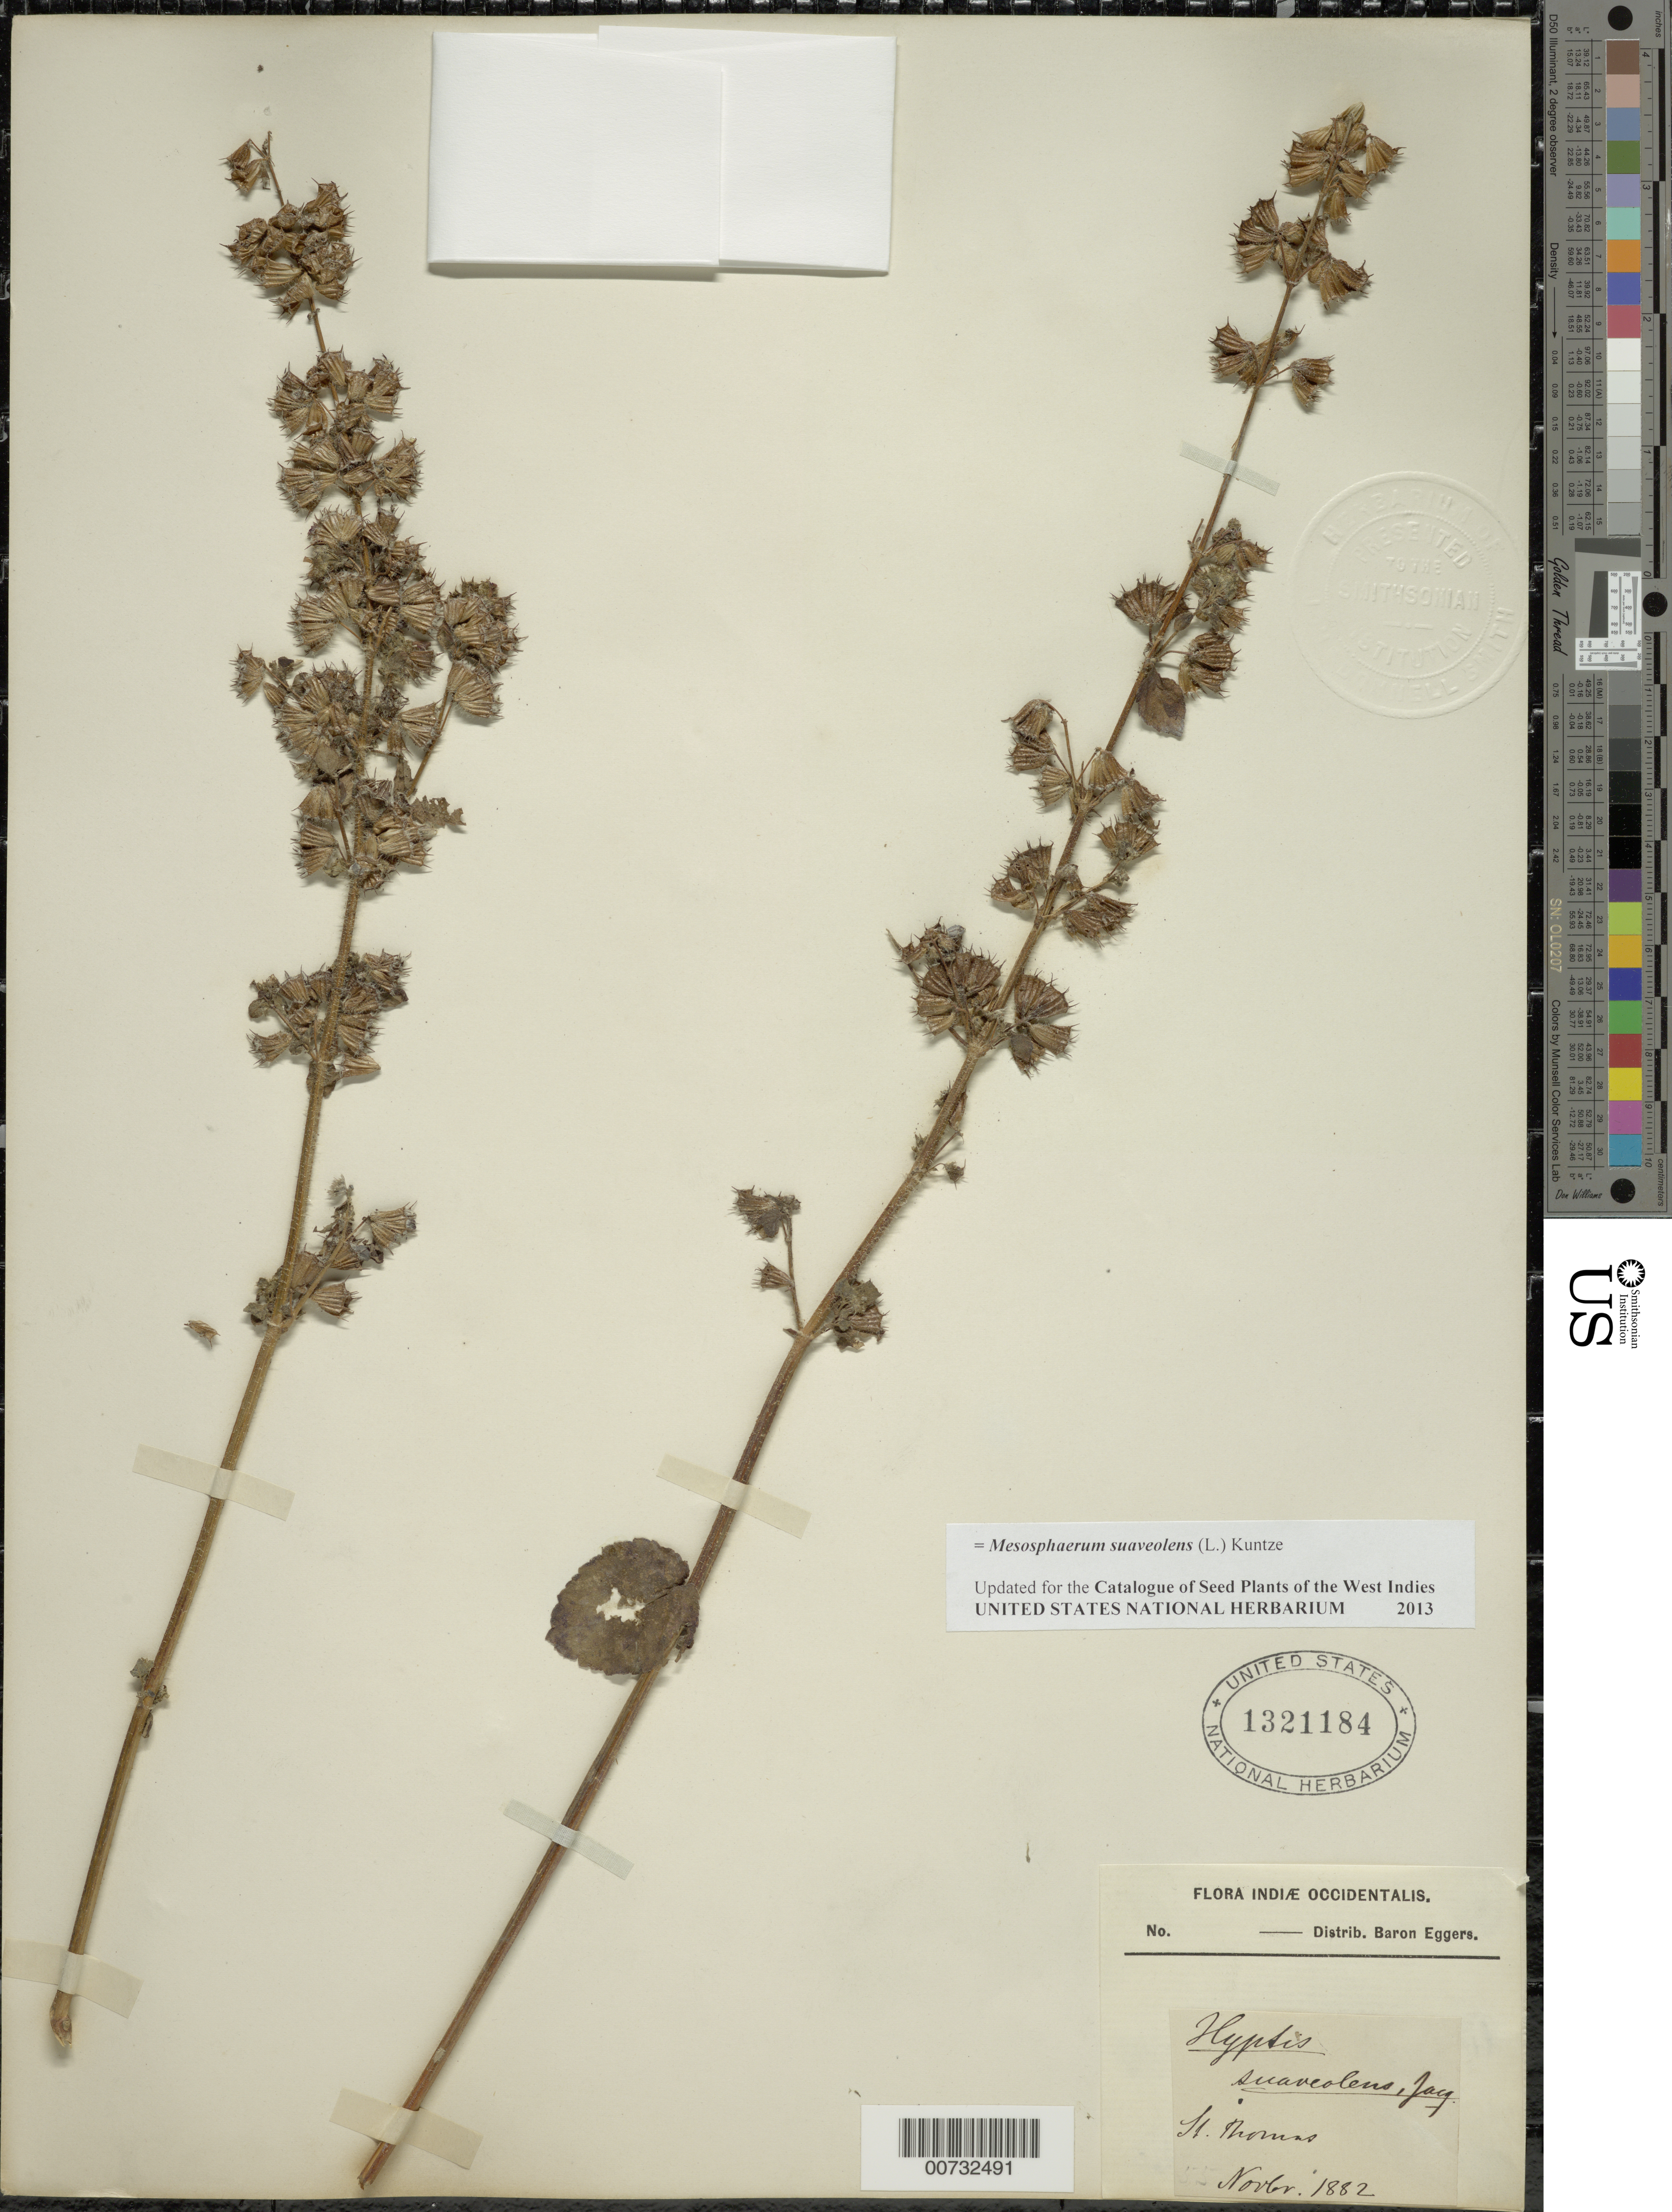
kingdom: Plantae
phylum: Tracheophyta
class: Magnoliopsida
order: Lamiales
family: Lamiaceae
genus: Mesosphaerum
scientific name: Mesosphaerum suaveolens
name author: (L.) Kuntze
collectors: H. F. A. von Eggers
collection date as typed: Nov 1882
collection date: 1882-11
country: U.S. Virgin Islands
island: St. Thomas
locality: St. Thomas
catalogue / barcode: US 1321184